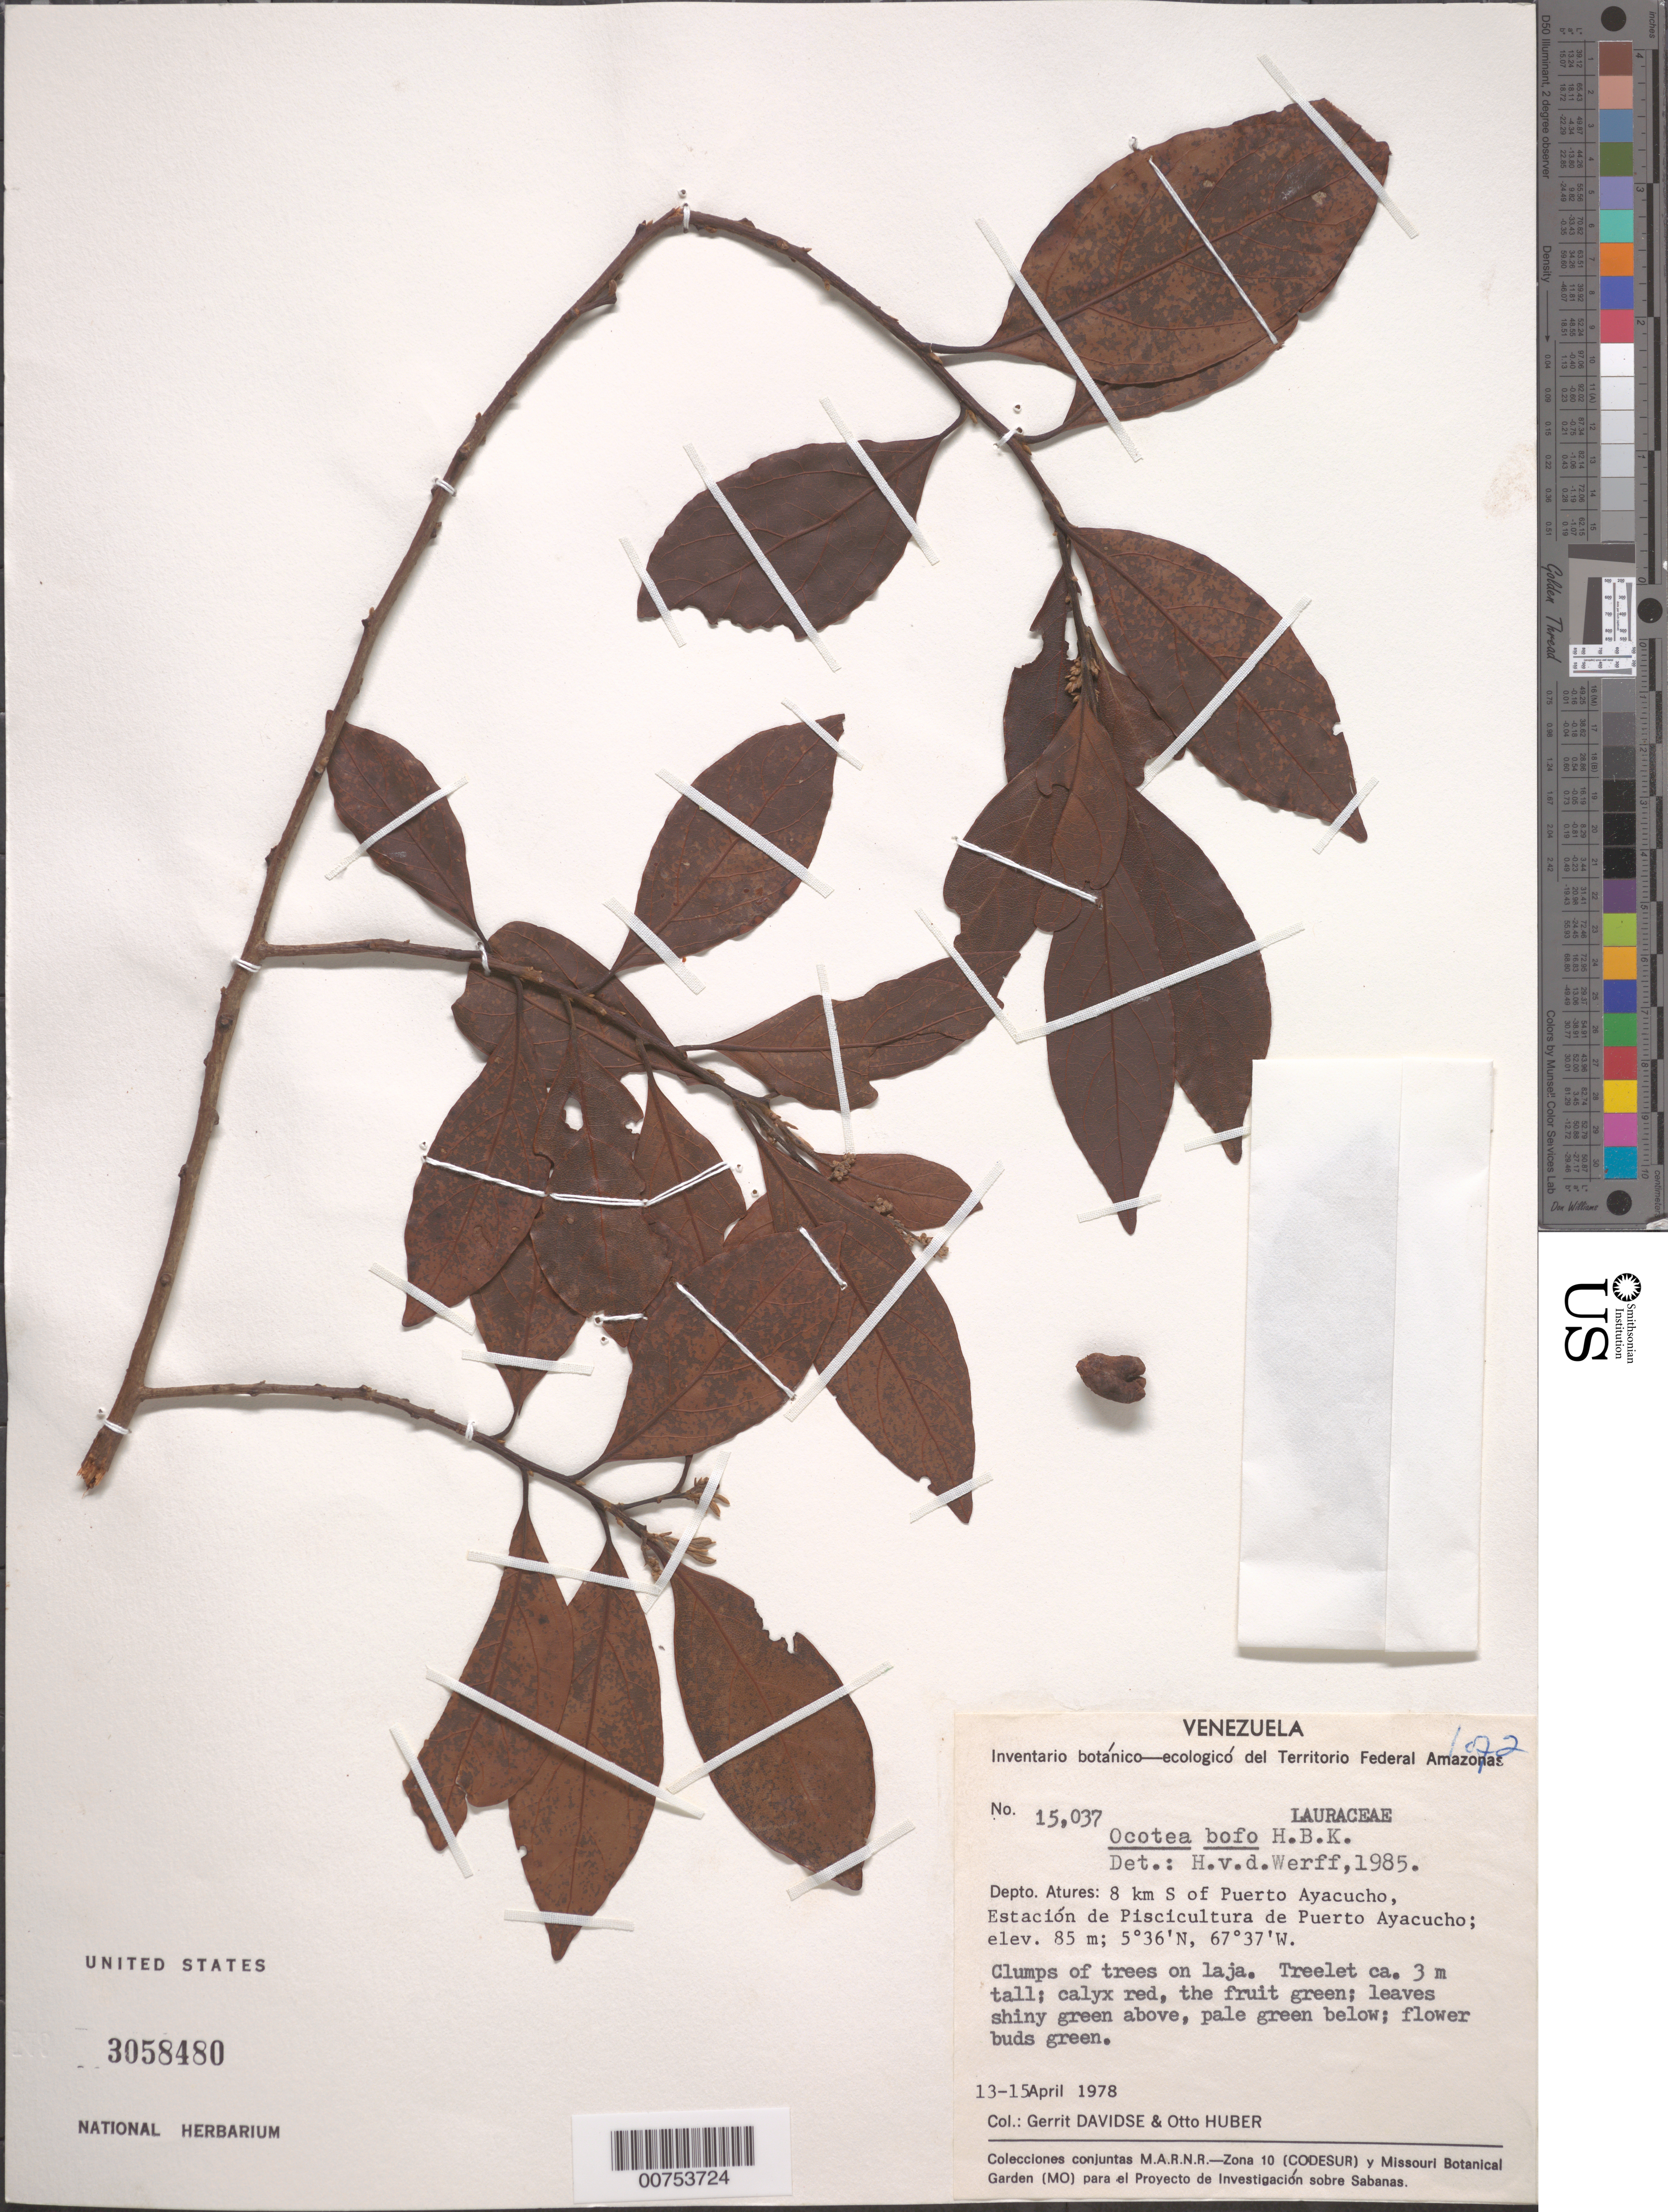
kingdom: Plantae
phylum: Tracheophyta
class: Magnoliopsida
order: Laurales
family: Lauraceae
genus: Ocotea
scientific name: Ocotea bofo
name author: Kunth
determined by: van der Werff, H., (MO), Missouri Botanical Garden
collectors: G. Davidse & O. Huber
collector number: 15037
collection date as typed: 13-Apr-78 to 15-Apr-78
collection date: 1978-04-13/1978-04-15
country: Venezuela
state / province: Amazonas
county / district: Atures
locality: Puerto Ayacucho, 8 km S of, Estación de Piscicultura de Puerto Ayacucho, Río Orinoco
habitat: Laja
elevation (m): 85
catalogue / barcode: US 3058480